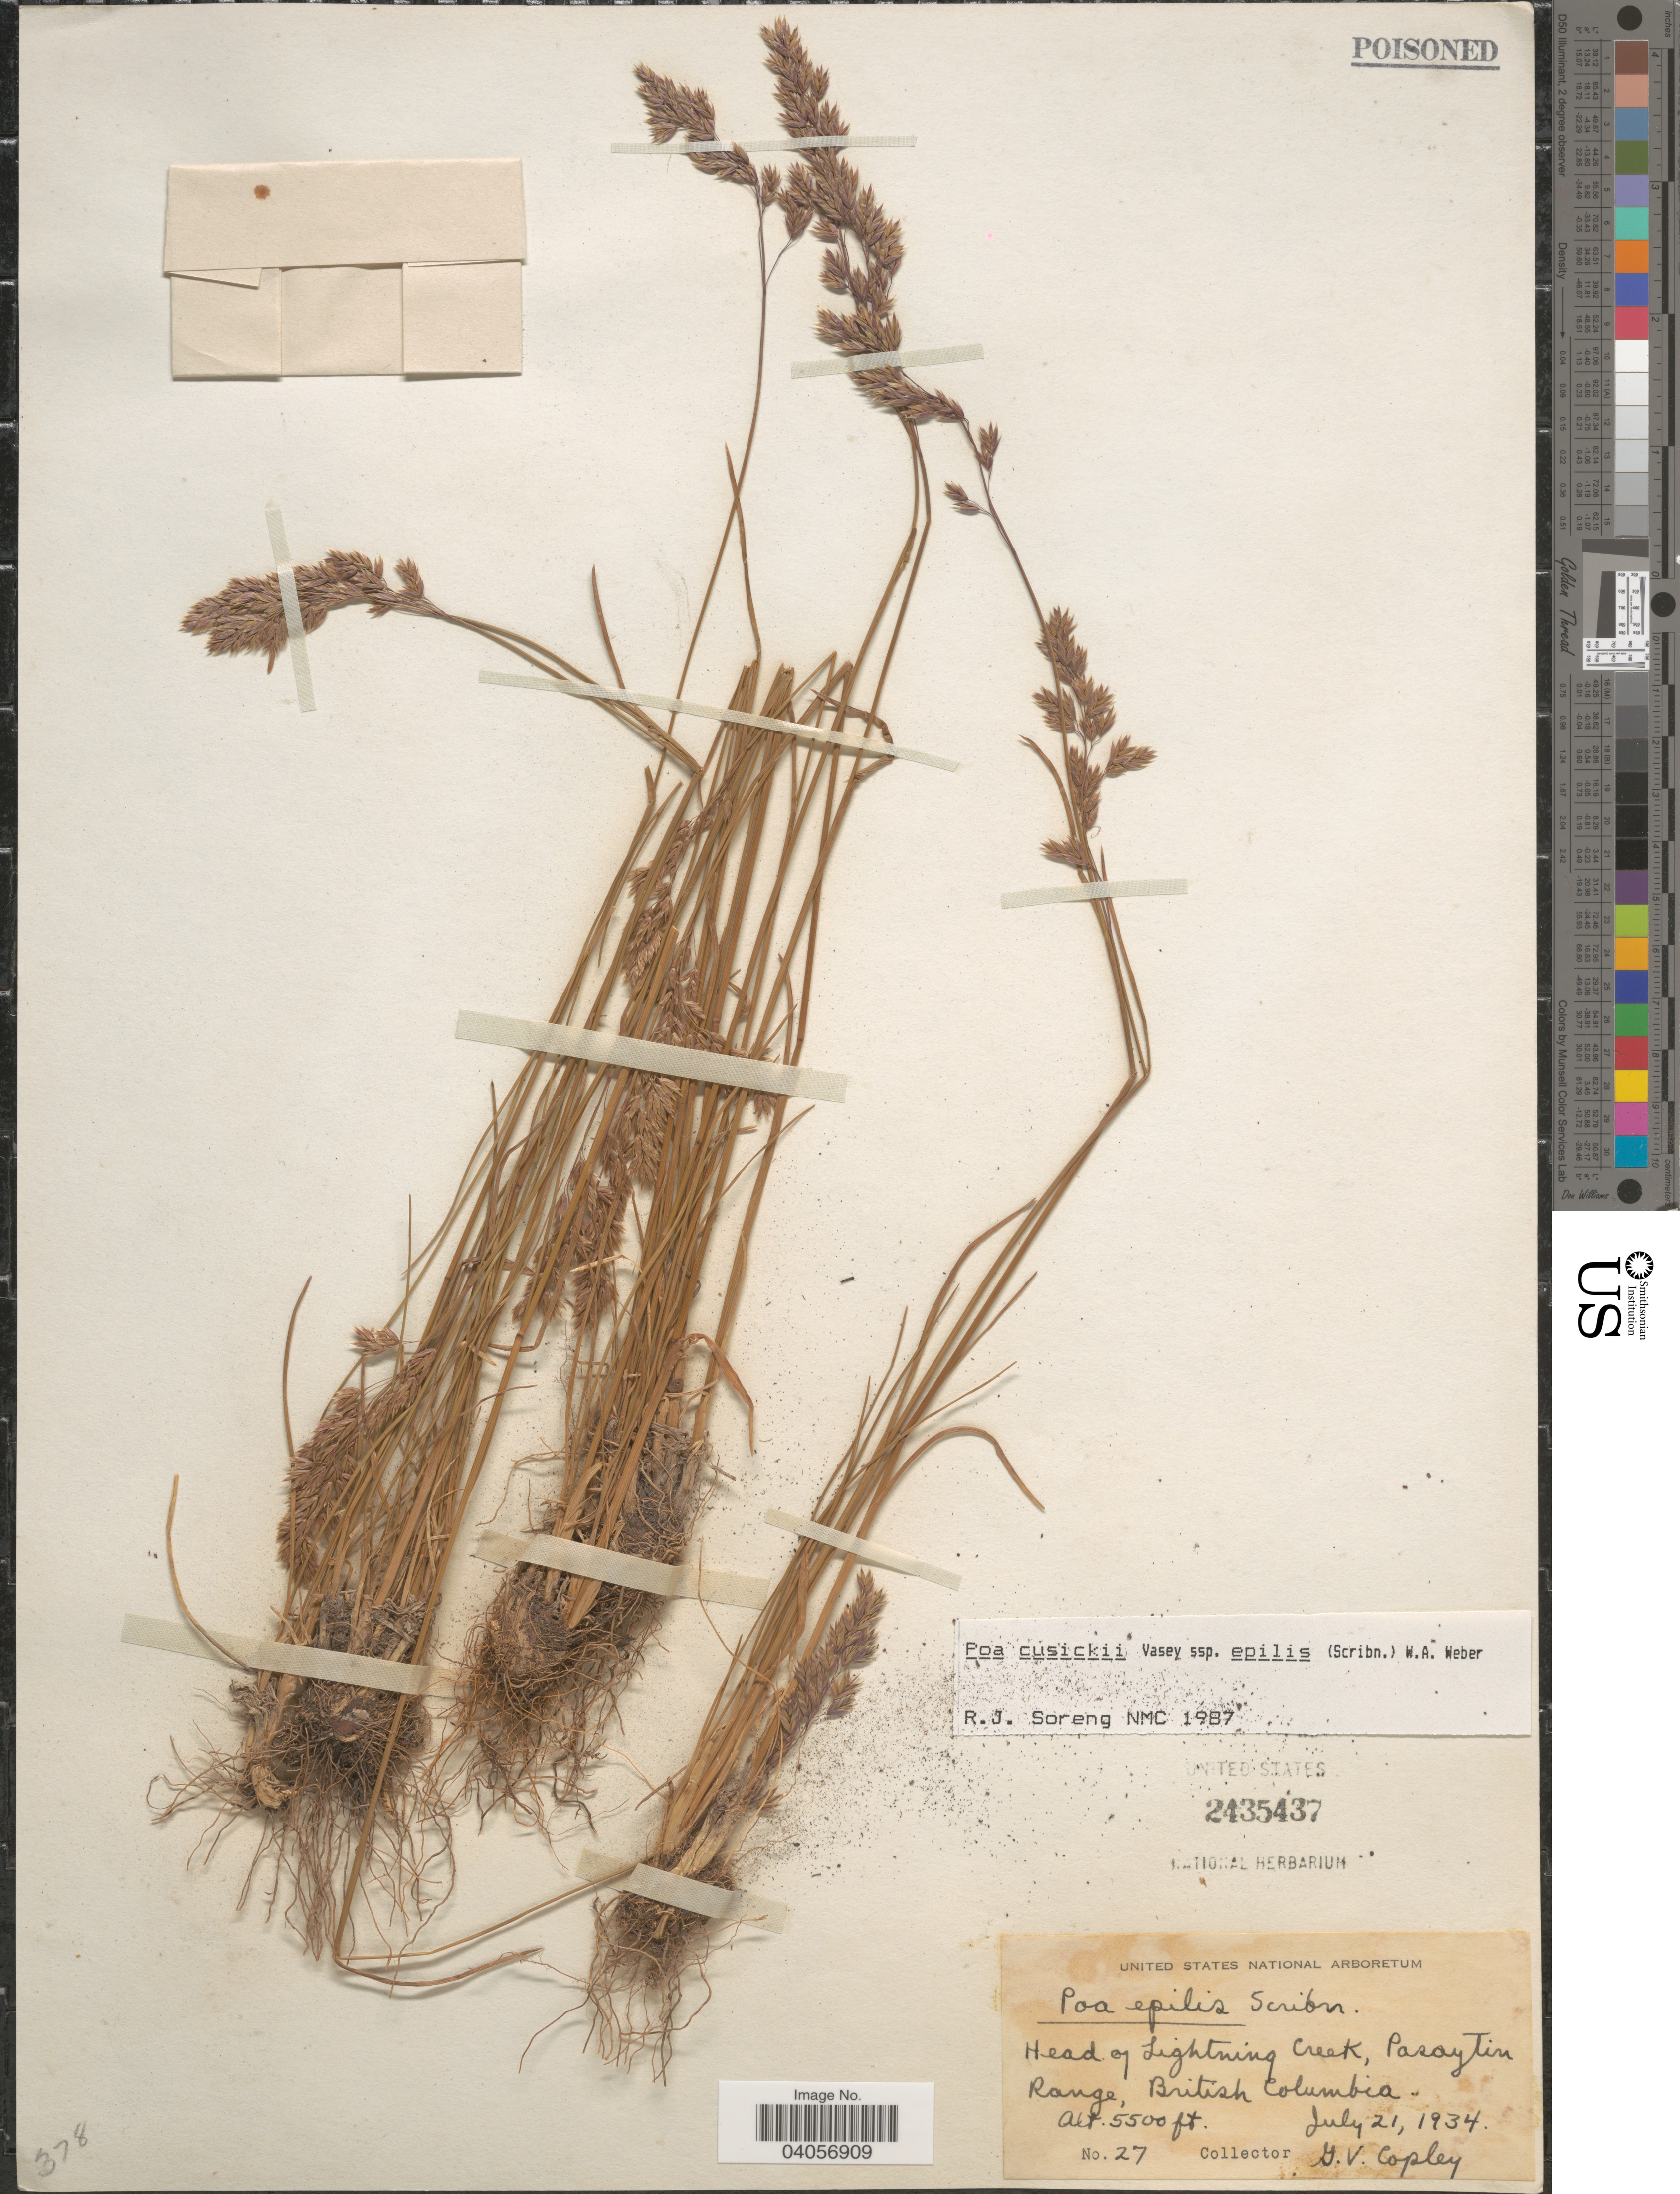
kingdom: Plantae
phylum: Tracheophyta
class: Liliopsida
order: Poales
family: Poaceae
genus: Poa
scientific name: Poa cusickii subsp. epilis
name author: (Scribn.) W.A. Weber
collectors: G. Copley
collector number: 27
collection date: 1934-07-21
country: Canada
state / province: British Columbia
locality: Head of Lightning Creek, Pasaytin Range.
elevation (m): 1676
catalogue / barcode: US 2435437